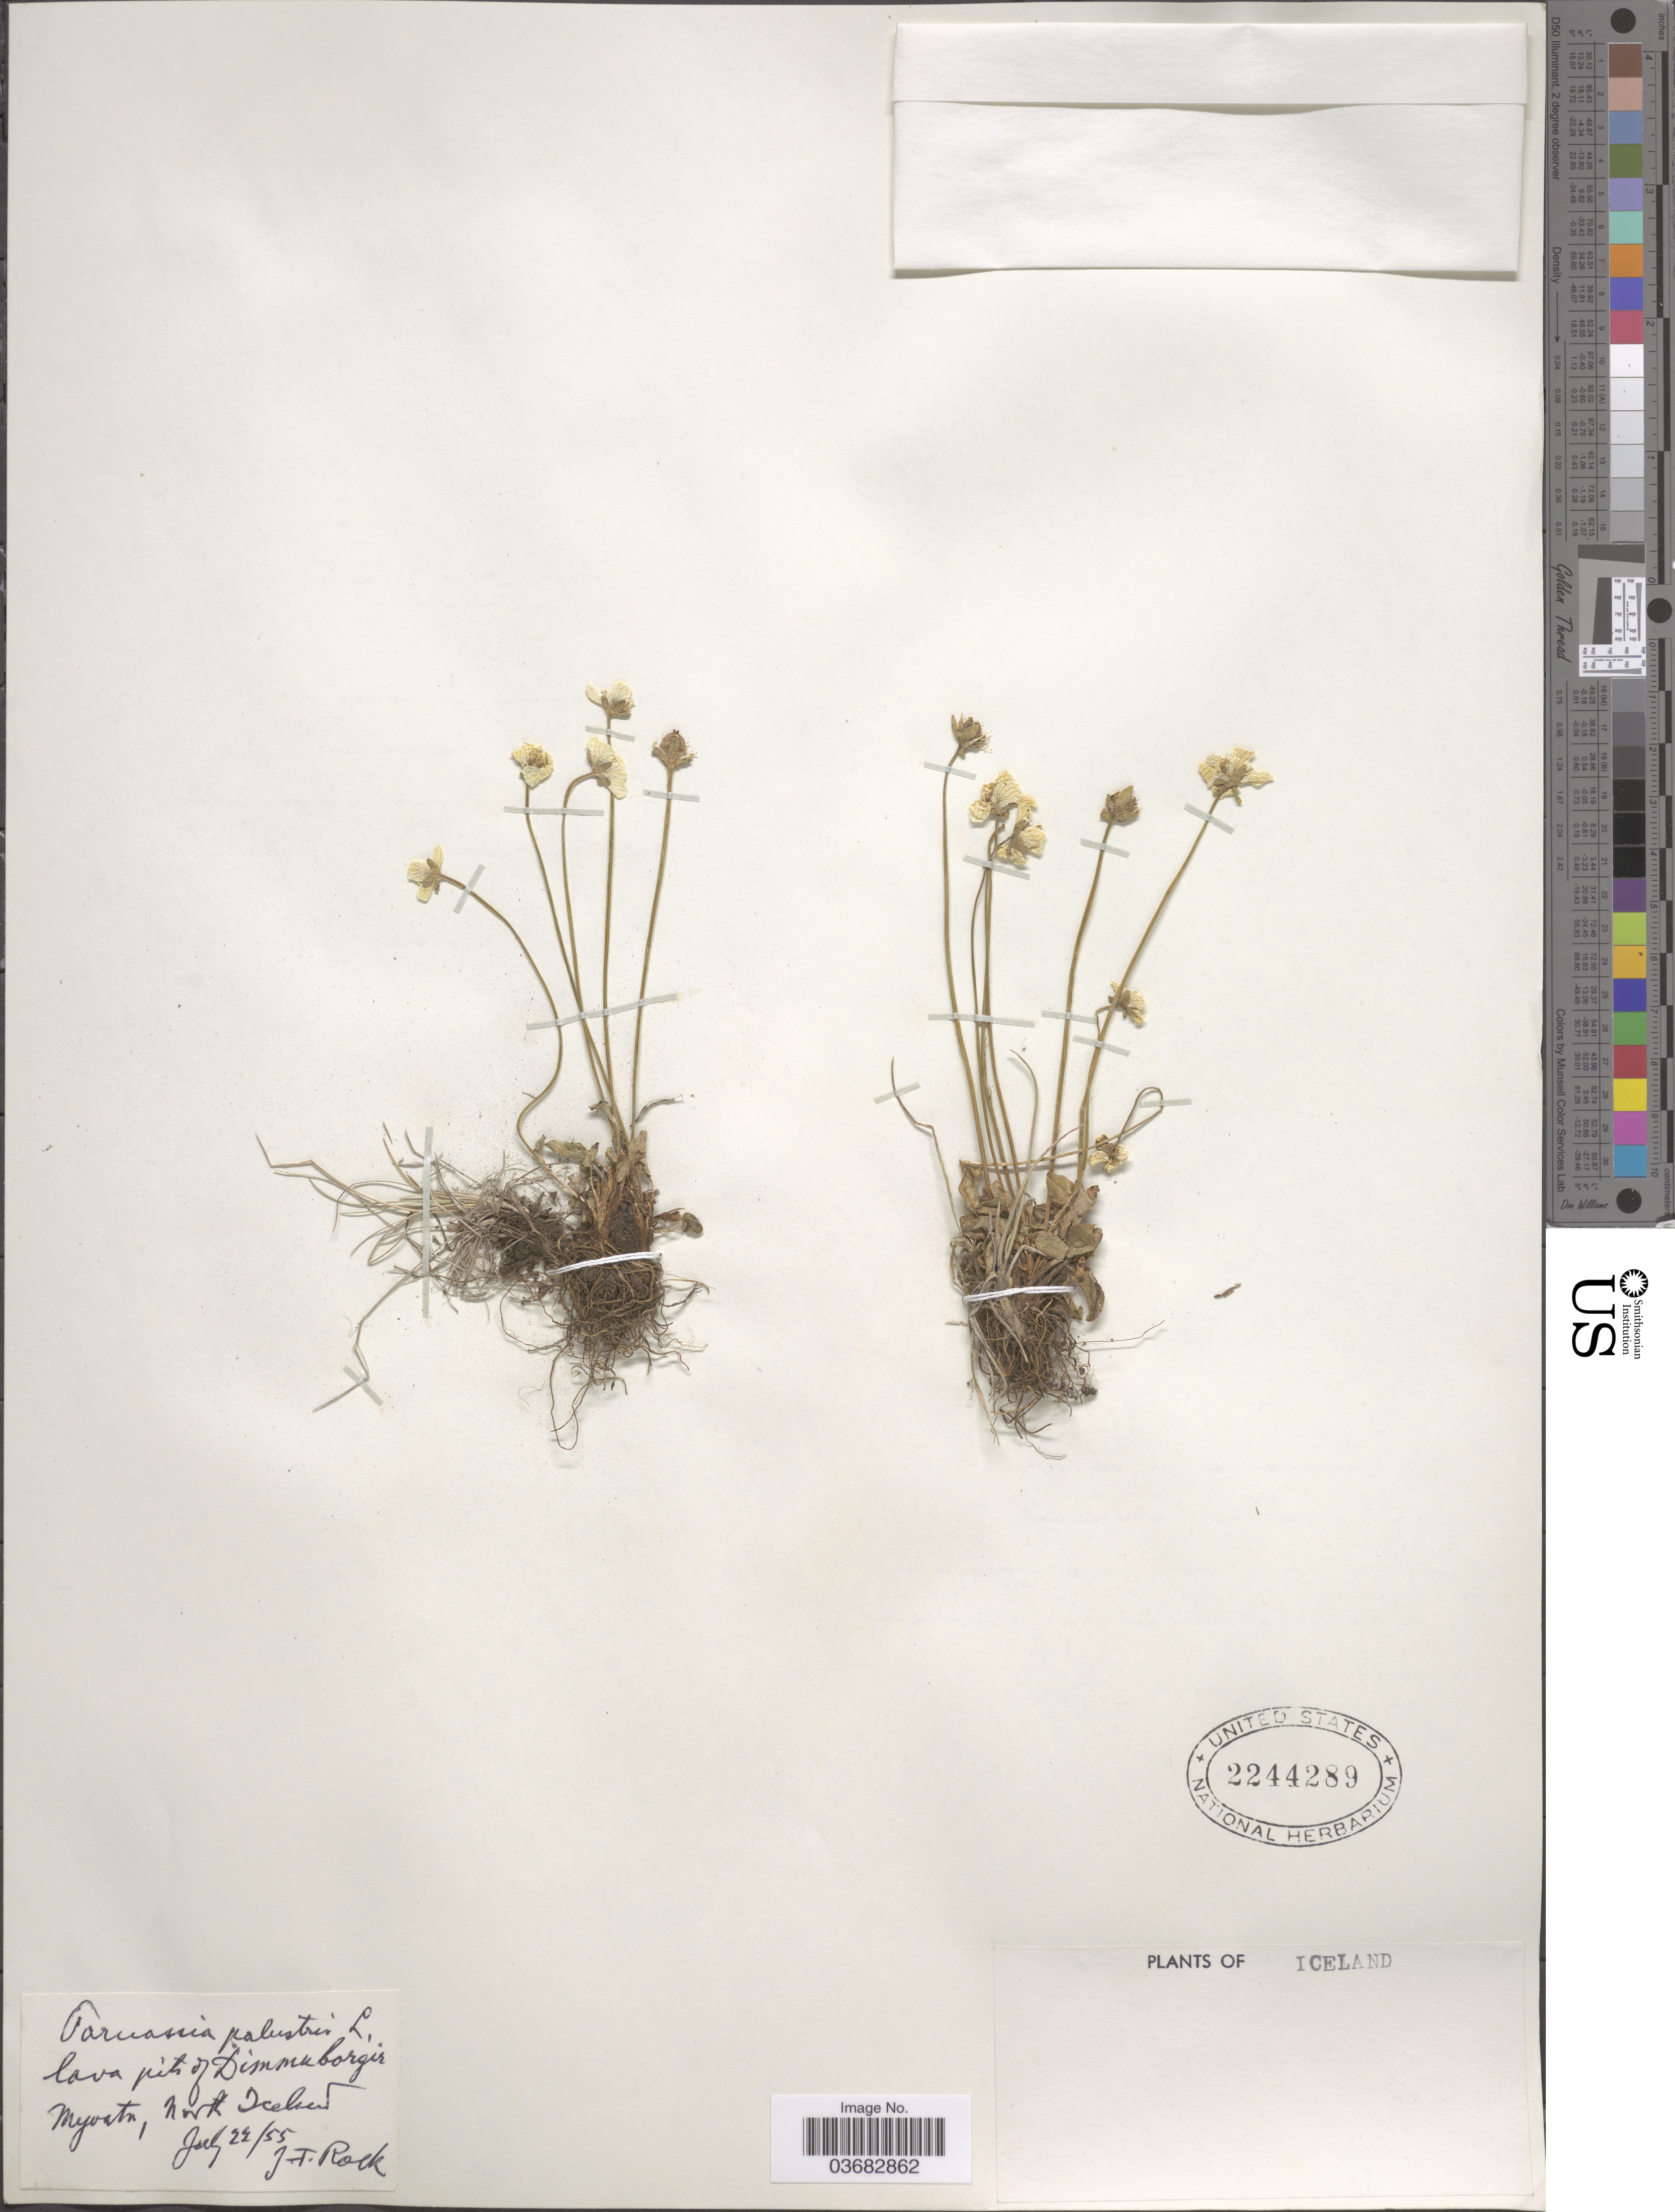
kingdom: Plantae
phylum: Tracheophyta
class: Magnoliopsida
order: Celastrales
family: Parnassiaceae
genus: Parnassia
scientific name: Parnassia palustris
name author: L.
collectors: J. Rock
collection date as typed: Transcribed d/m/y: 22/7/55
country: Iceland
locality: Lava pits of Dimmuborgir. Mývatn, North Iceland.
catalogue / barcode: US 2244289